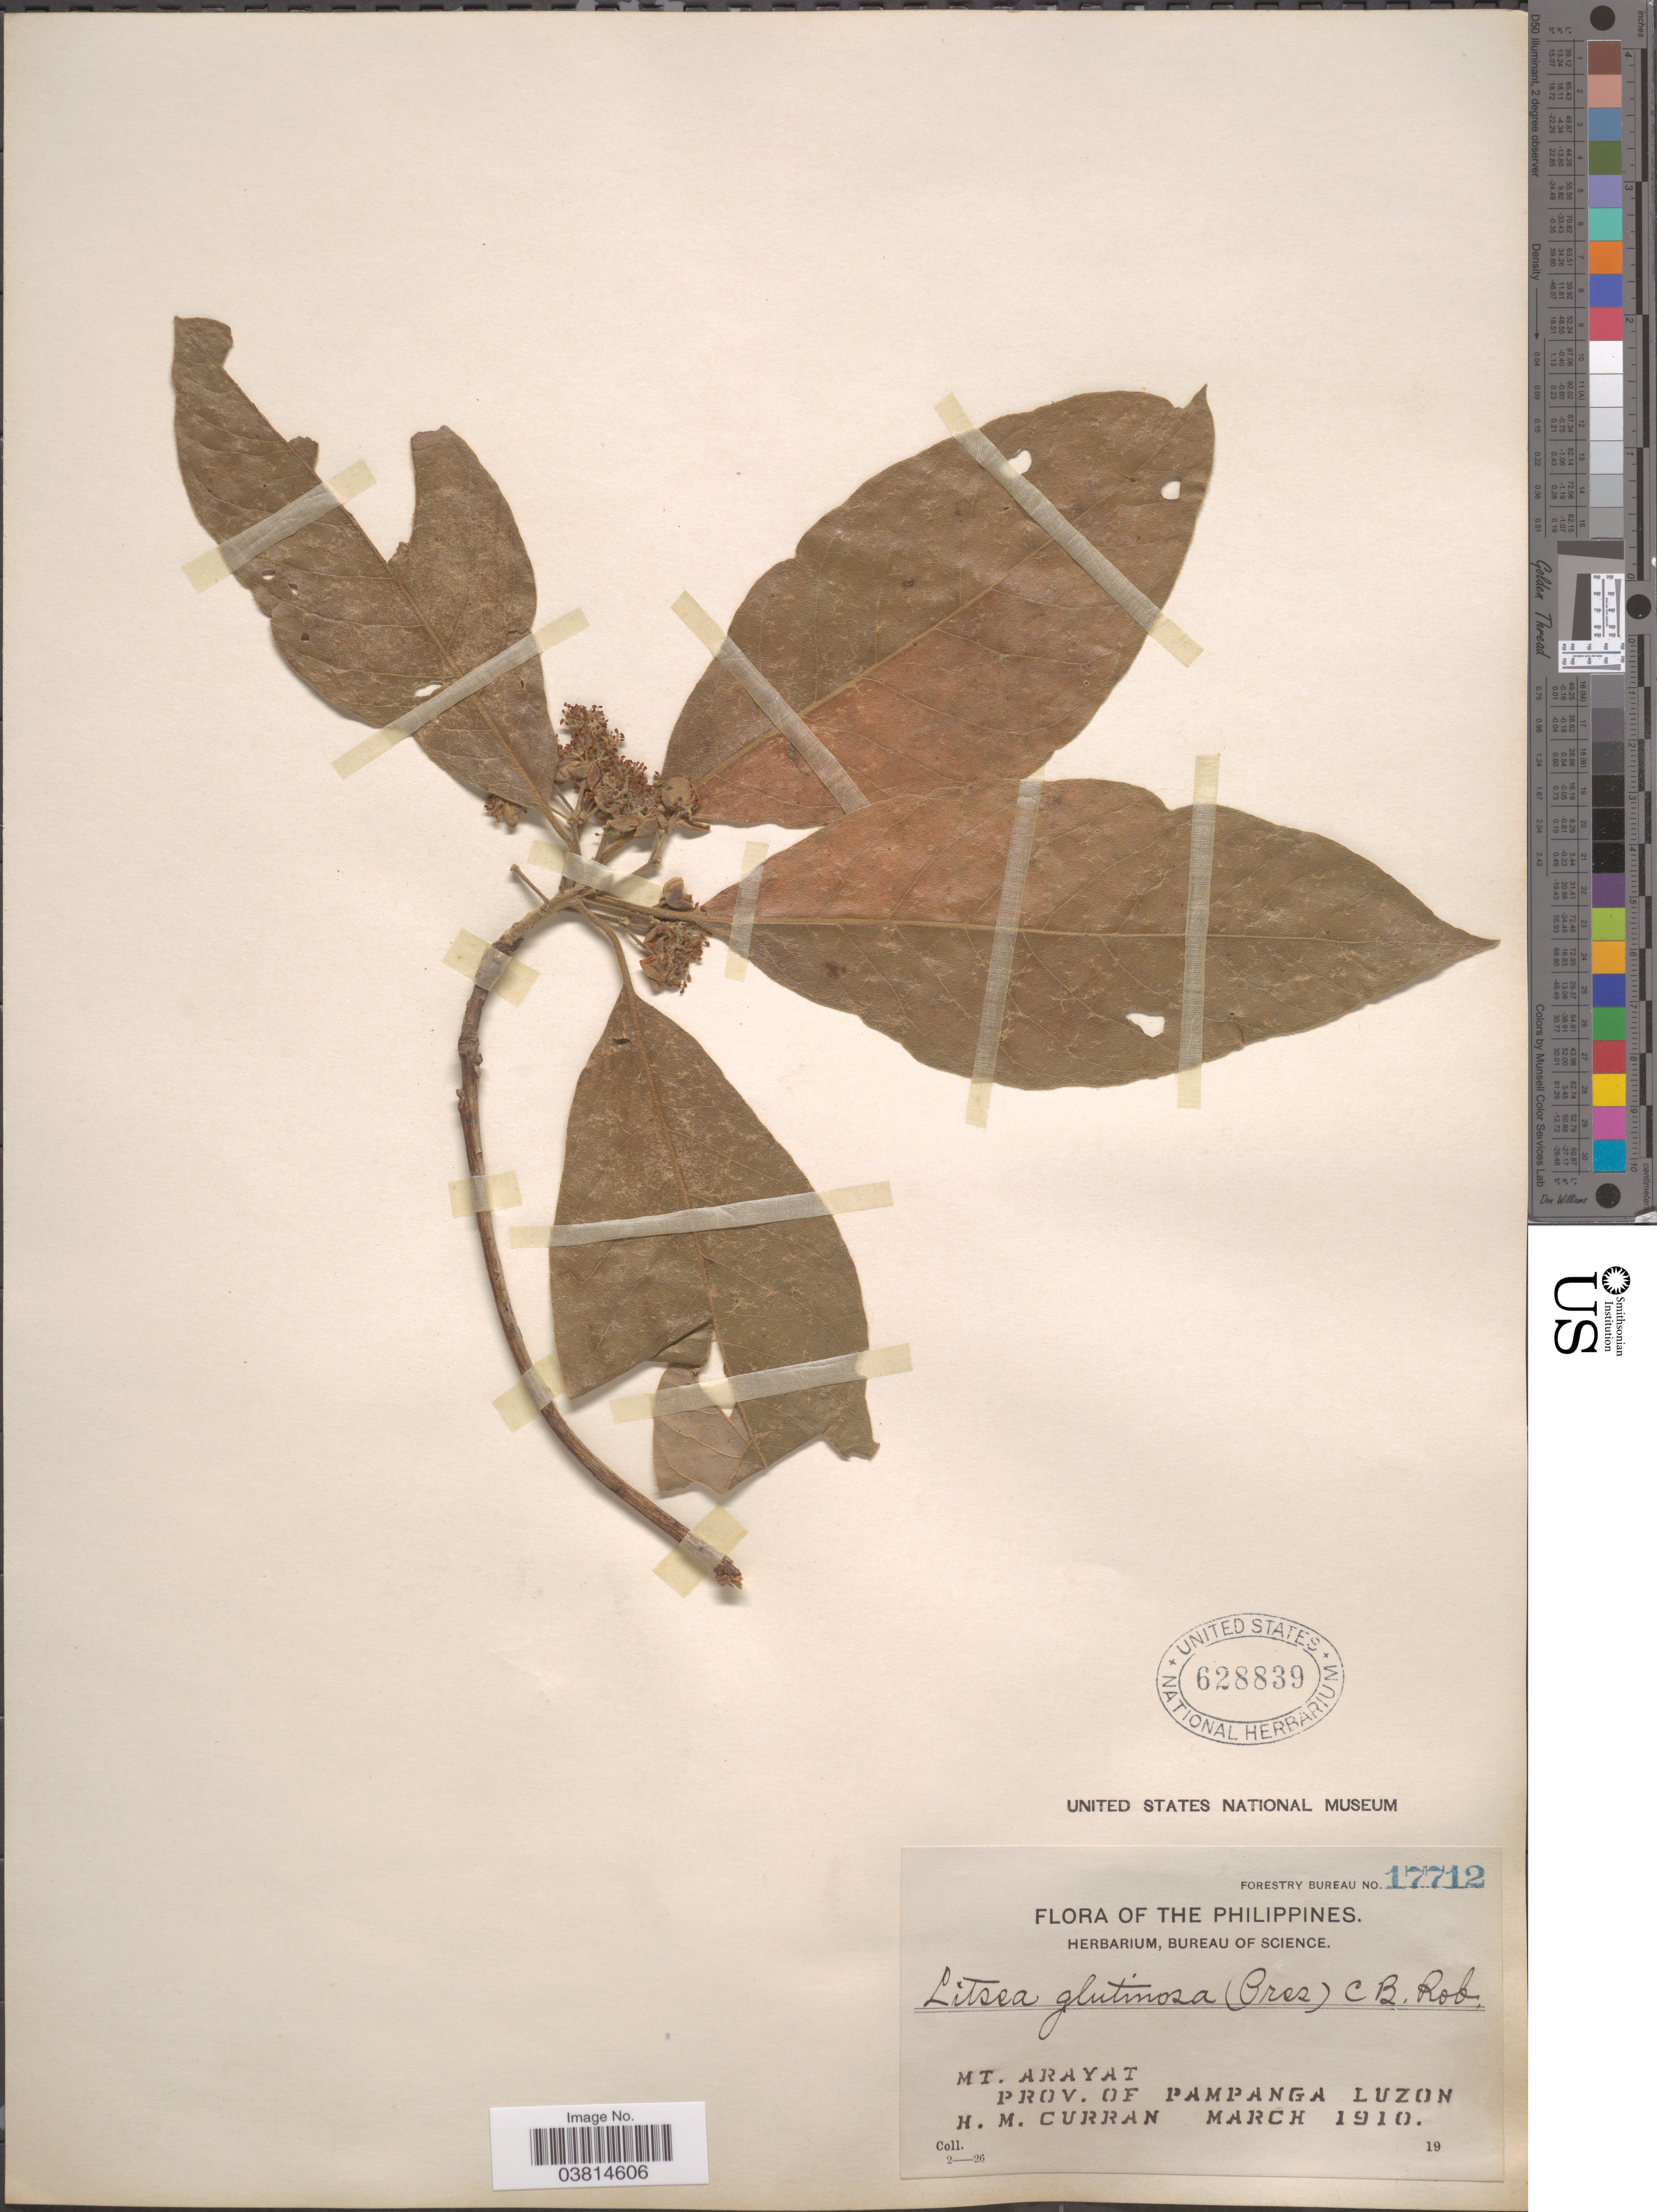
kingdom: Plantae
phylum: Tracheophyta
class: Magnoliopsida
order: Laurales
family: Lauraceae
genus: Litsea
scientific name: Litsea glutinosa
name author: (Lour.) C.B. Rob.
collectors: H. M. Curran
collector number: Forestry Bureau 17712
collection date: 1910-03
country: Philippines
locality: Mt. Arayat. Prov. of Pampanga Luzon.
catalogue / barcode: US 628839